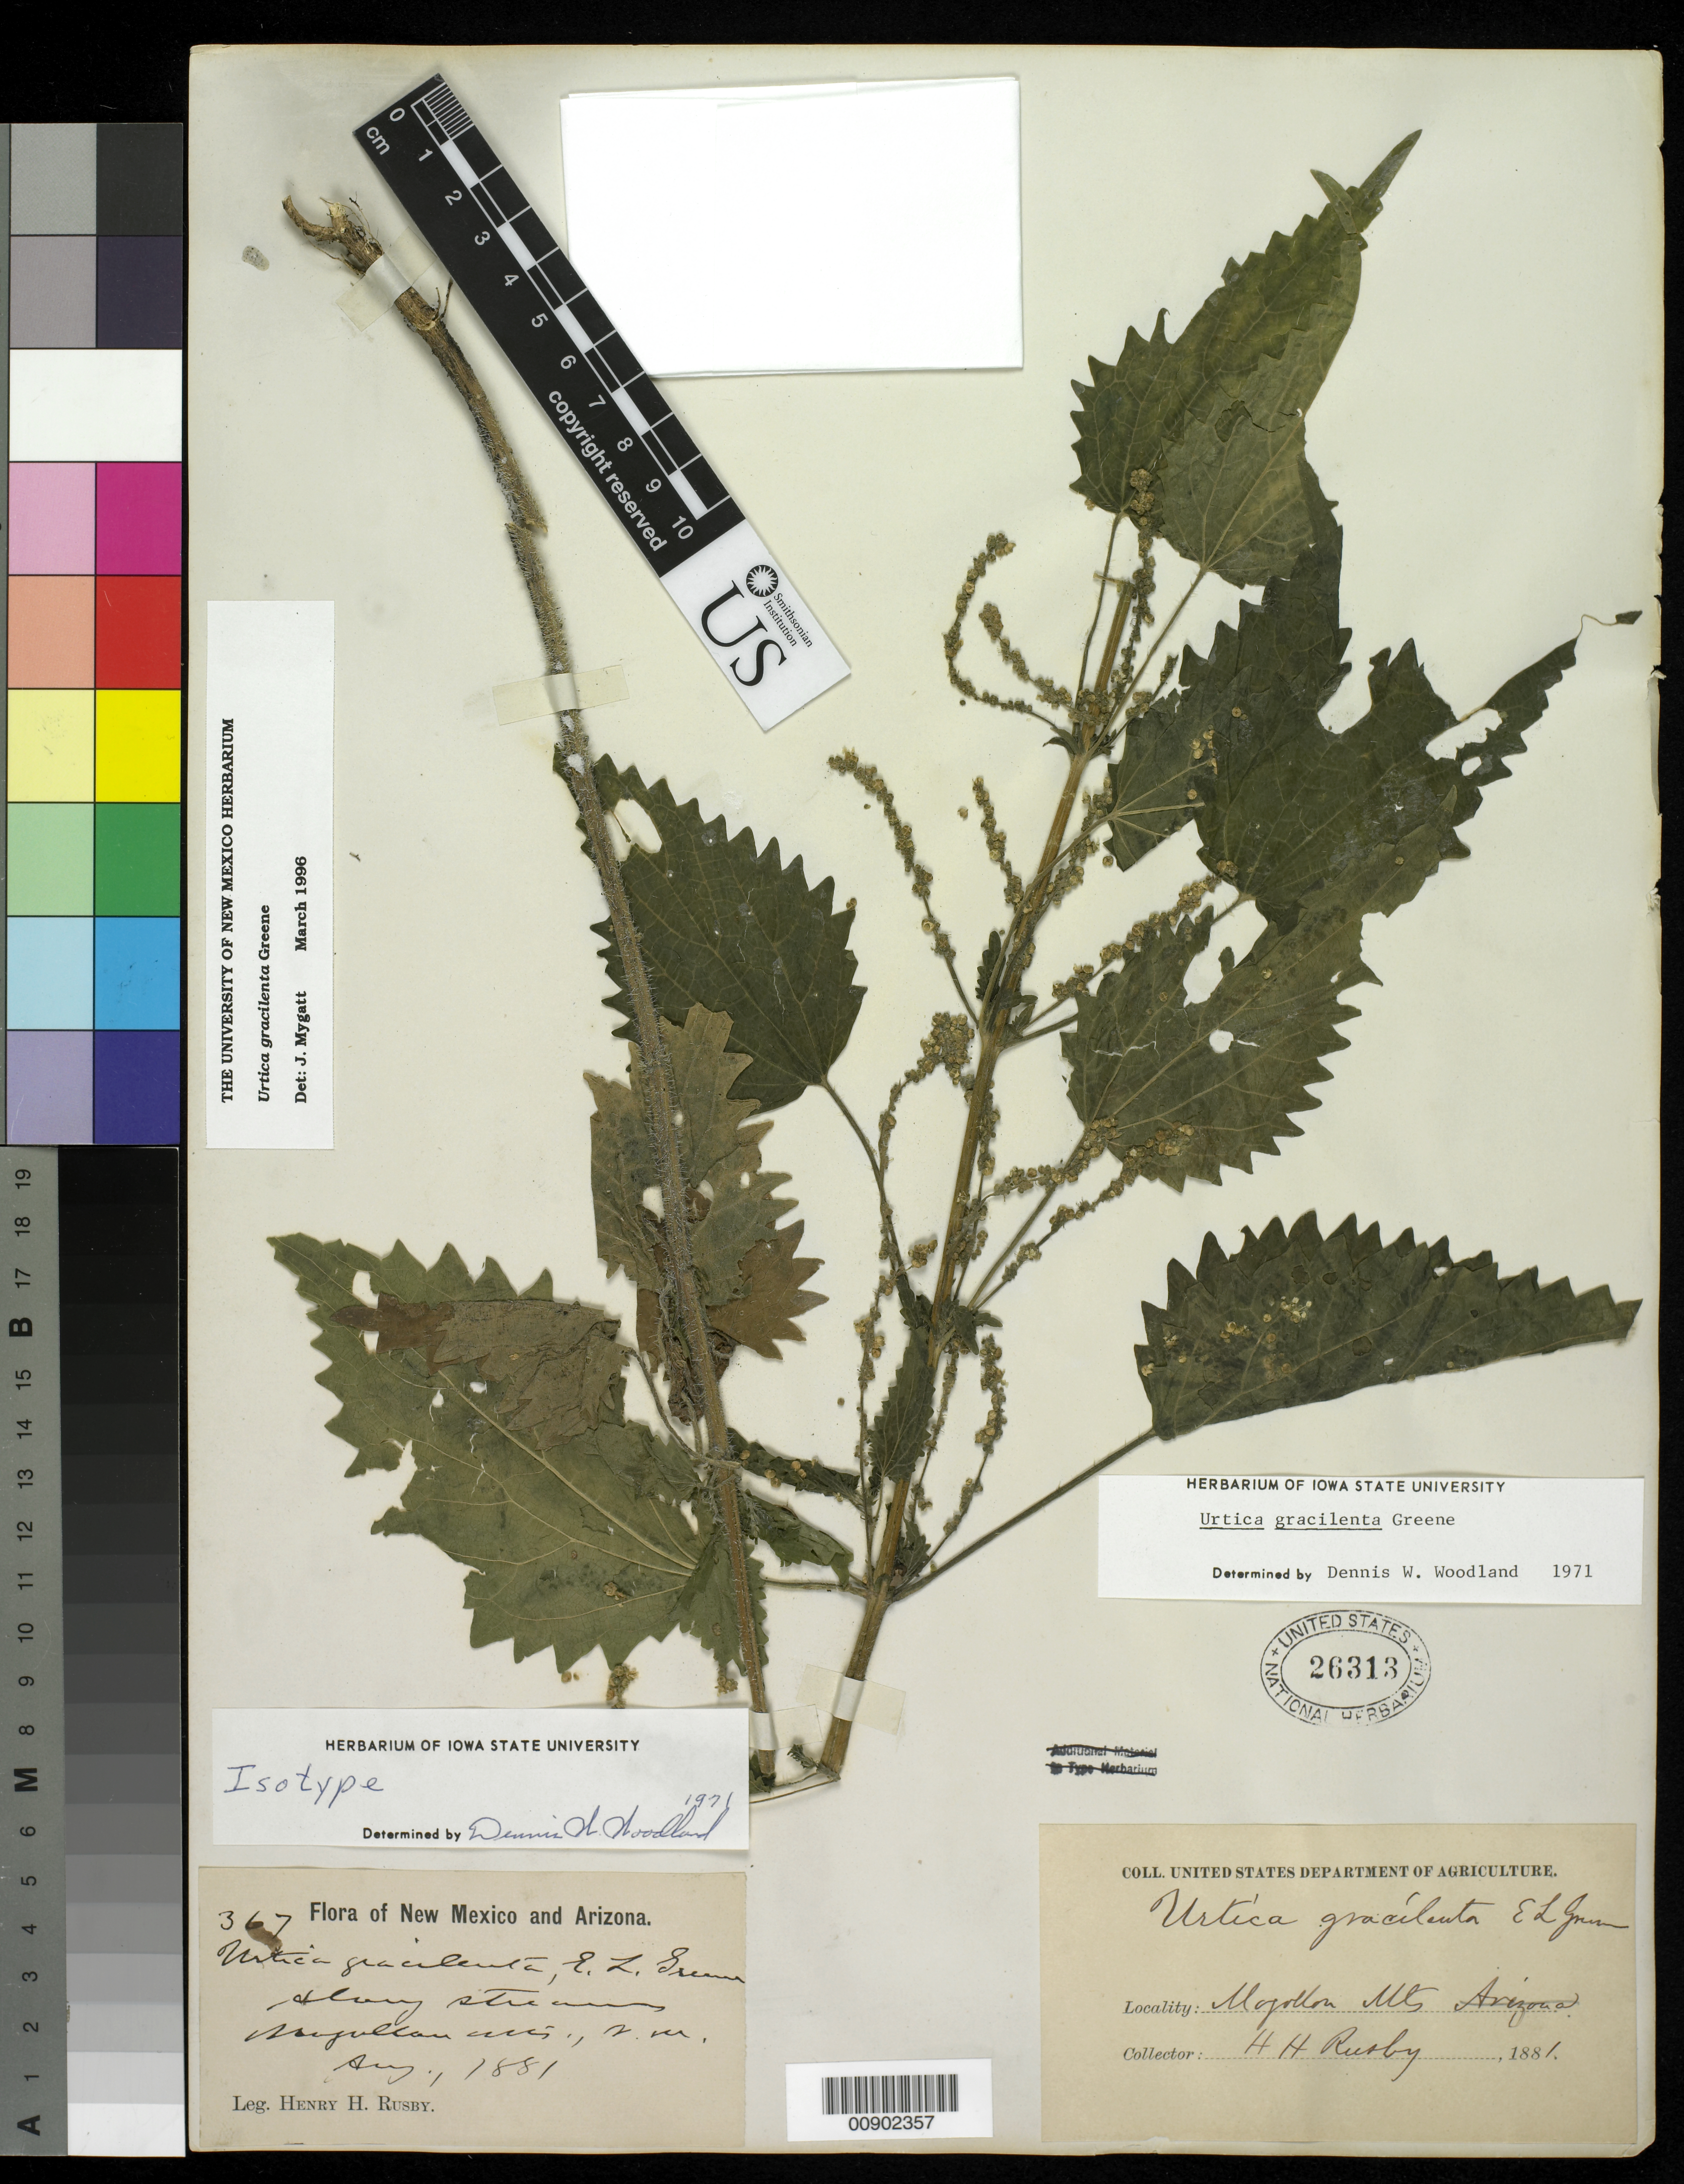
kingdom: Plantae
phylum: Tracheophyta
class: Magnoliopsida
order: Rosales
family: Urticaceae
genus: Urtica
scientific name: Urtica gracilenta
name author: Greene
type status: Isotype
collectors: H. H. Rusby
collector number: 367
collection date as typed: Aug 1881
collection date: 1881-08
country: United States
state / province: New Mexico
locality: From the Mogollon Mtns.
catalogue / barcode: US 26313